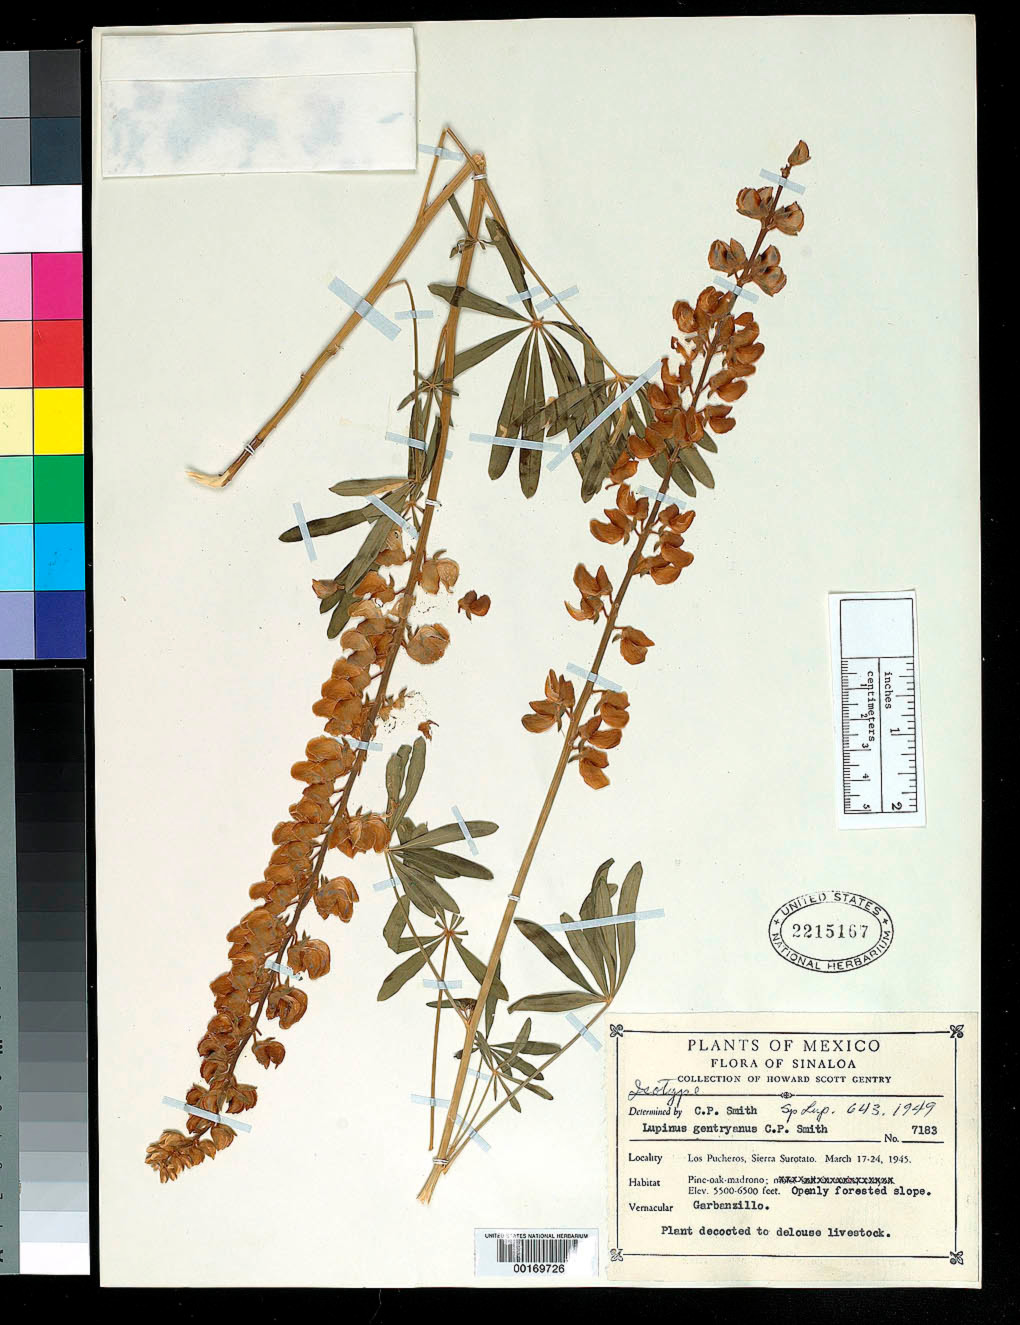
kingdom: Plantae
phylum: Tracheophyta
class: Magnoliopsida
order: Fabales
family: Fabaceae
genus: Lupinus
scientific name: Lupinus gentryanus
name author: C.P. Sm.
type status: Isotype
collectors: H. S. Gentry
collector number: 7183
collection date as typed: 17 Mar 1949 to 24 Mar 1945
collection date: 1945-03-24/1949-03-17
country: Mexico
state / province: Sinaloa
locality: Los Pucheros, Sierra Surotato, openly forested slopes.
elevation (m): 1676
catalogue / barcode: US 2215167